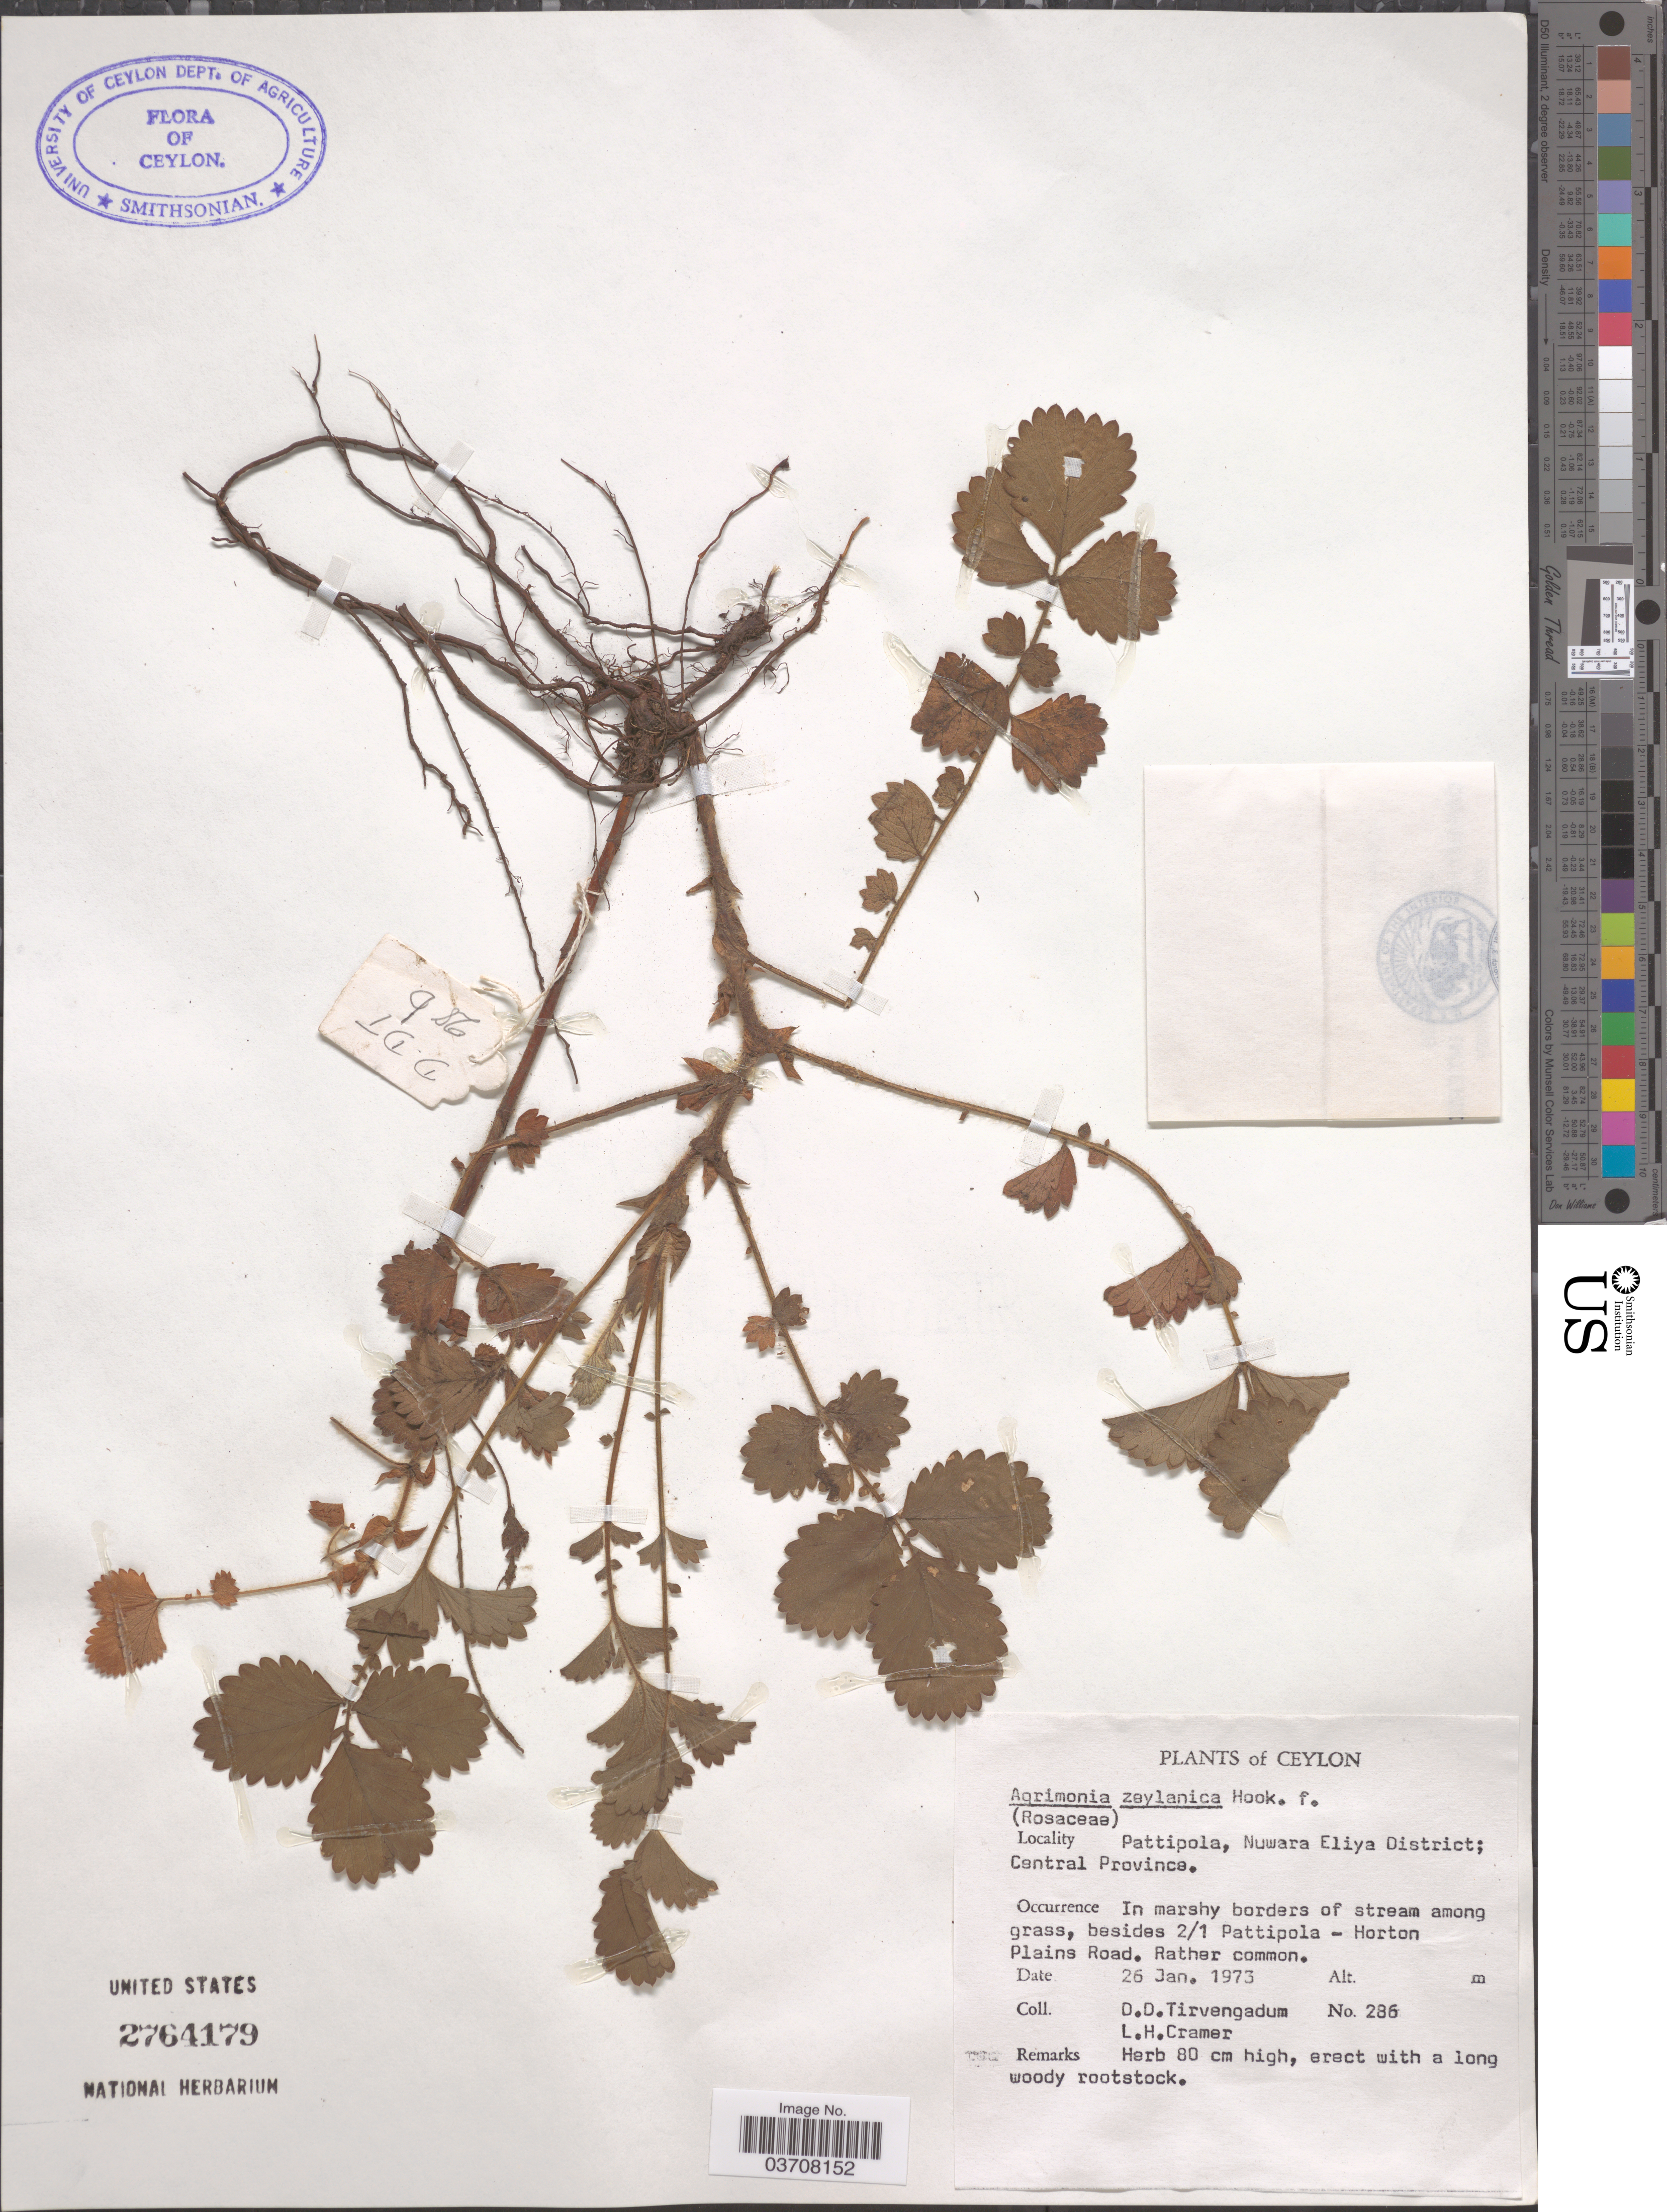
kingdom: Plantae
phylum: Tracheophyta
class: Magnoliopsida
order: Rosales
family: Rosaceae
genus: Agrimonia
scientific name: Agrimonia zeylanica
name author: Moon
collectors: D. Tirvengadum & L. H. Cramer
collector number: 286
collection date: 1973-01-26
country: Sri Lanka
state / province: Central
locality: Ceylon. Pattipola, Nuwara Eliya District; Central Province. Besides 2/1 Pattipola - Horton Plains Road.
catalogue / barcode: US 2764179